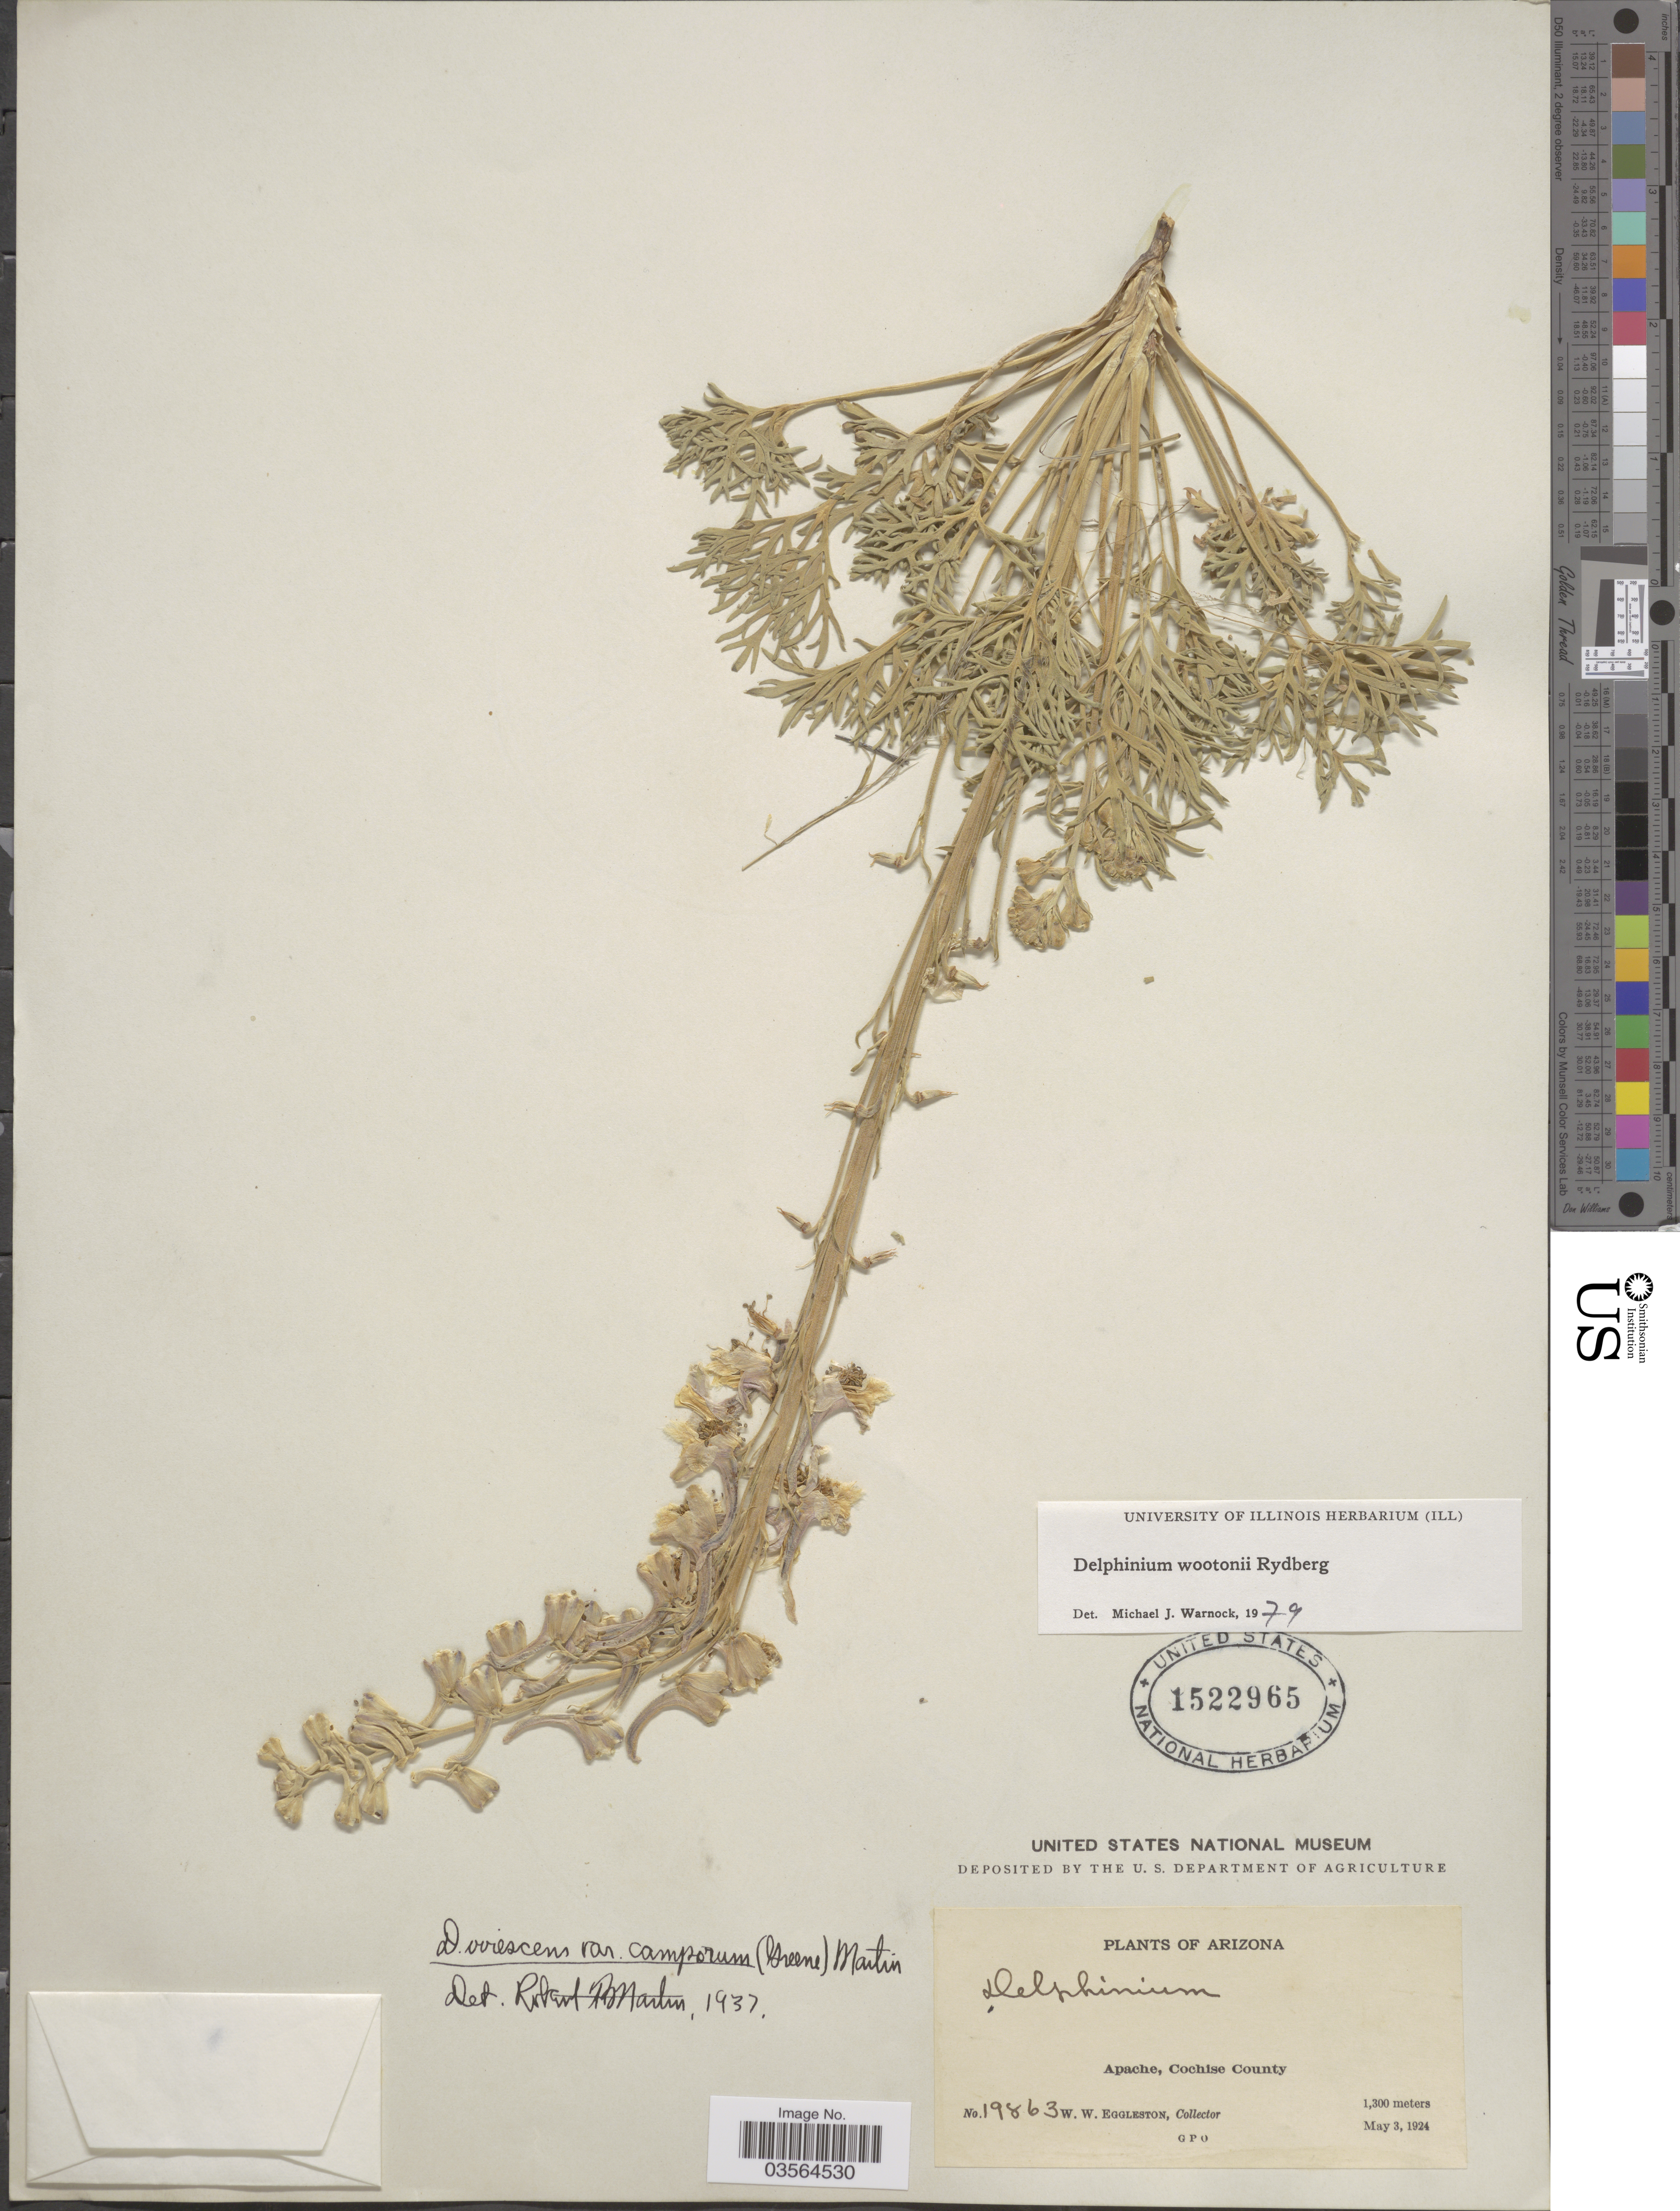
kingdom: Plantae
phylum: Tracheophyta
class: Magnoliopsida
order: Ranunculales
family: Ranunculaceae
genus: Delphinium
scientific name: Delphinium wootonii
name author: Rydb.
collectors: W. W. Eggleston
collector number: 19863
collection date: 1924-05-03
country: United States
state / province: Arizona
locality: Apache, Cochise County.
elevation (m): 1300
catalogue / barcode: US 1522965